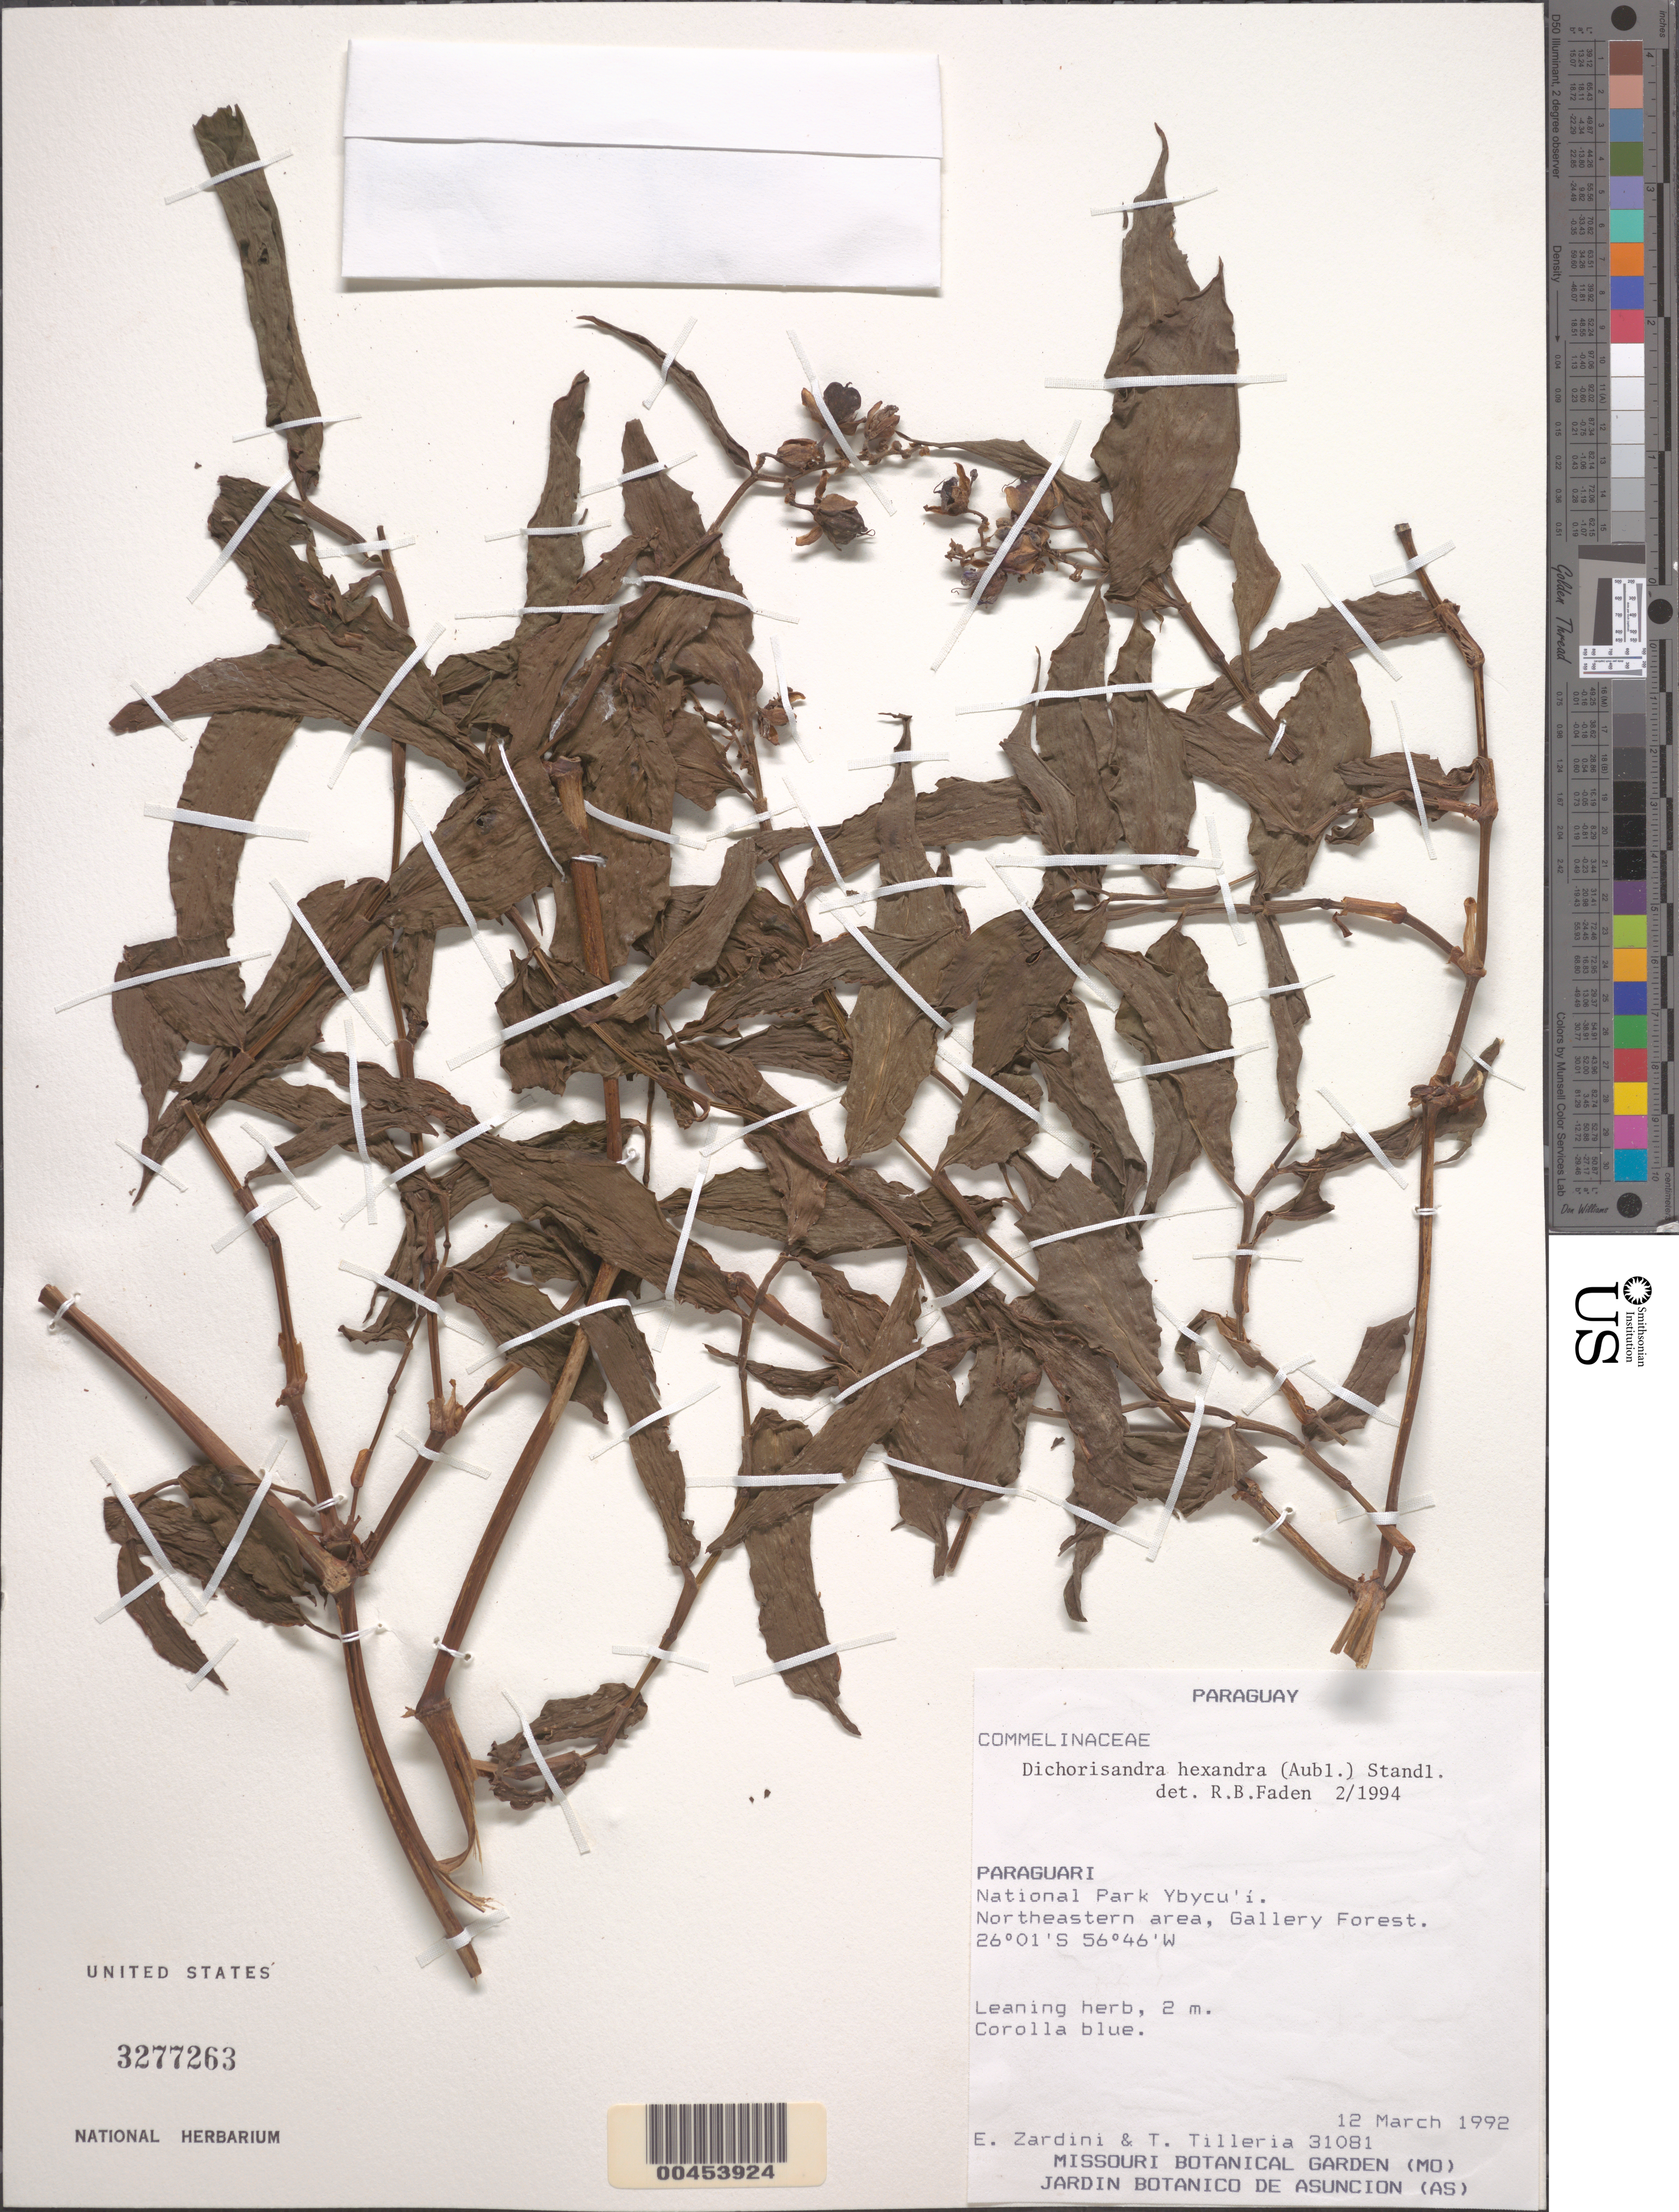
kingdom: Plantae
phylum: Tracheophyta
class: Liliopsida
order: Commelinales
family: Commelinaceae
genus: Dichorisandra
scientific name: Dichorisandra hexandra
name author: (Aubl.) Standl.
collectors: E. M. Zardini & P. Aquinio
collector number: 31081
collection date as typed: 12 Mar 1992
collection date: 1992-03-12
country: Paraguay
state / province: Paraguarí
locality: Ybycu'i national park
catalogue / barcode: US 3277263